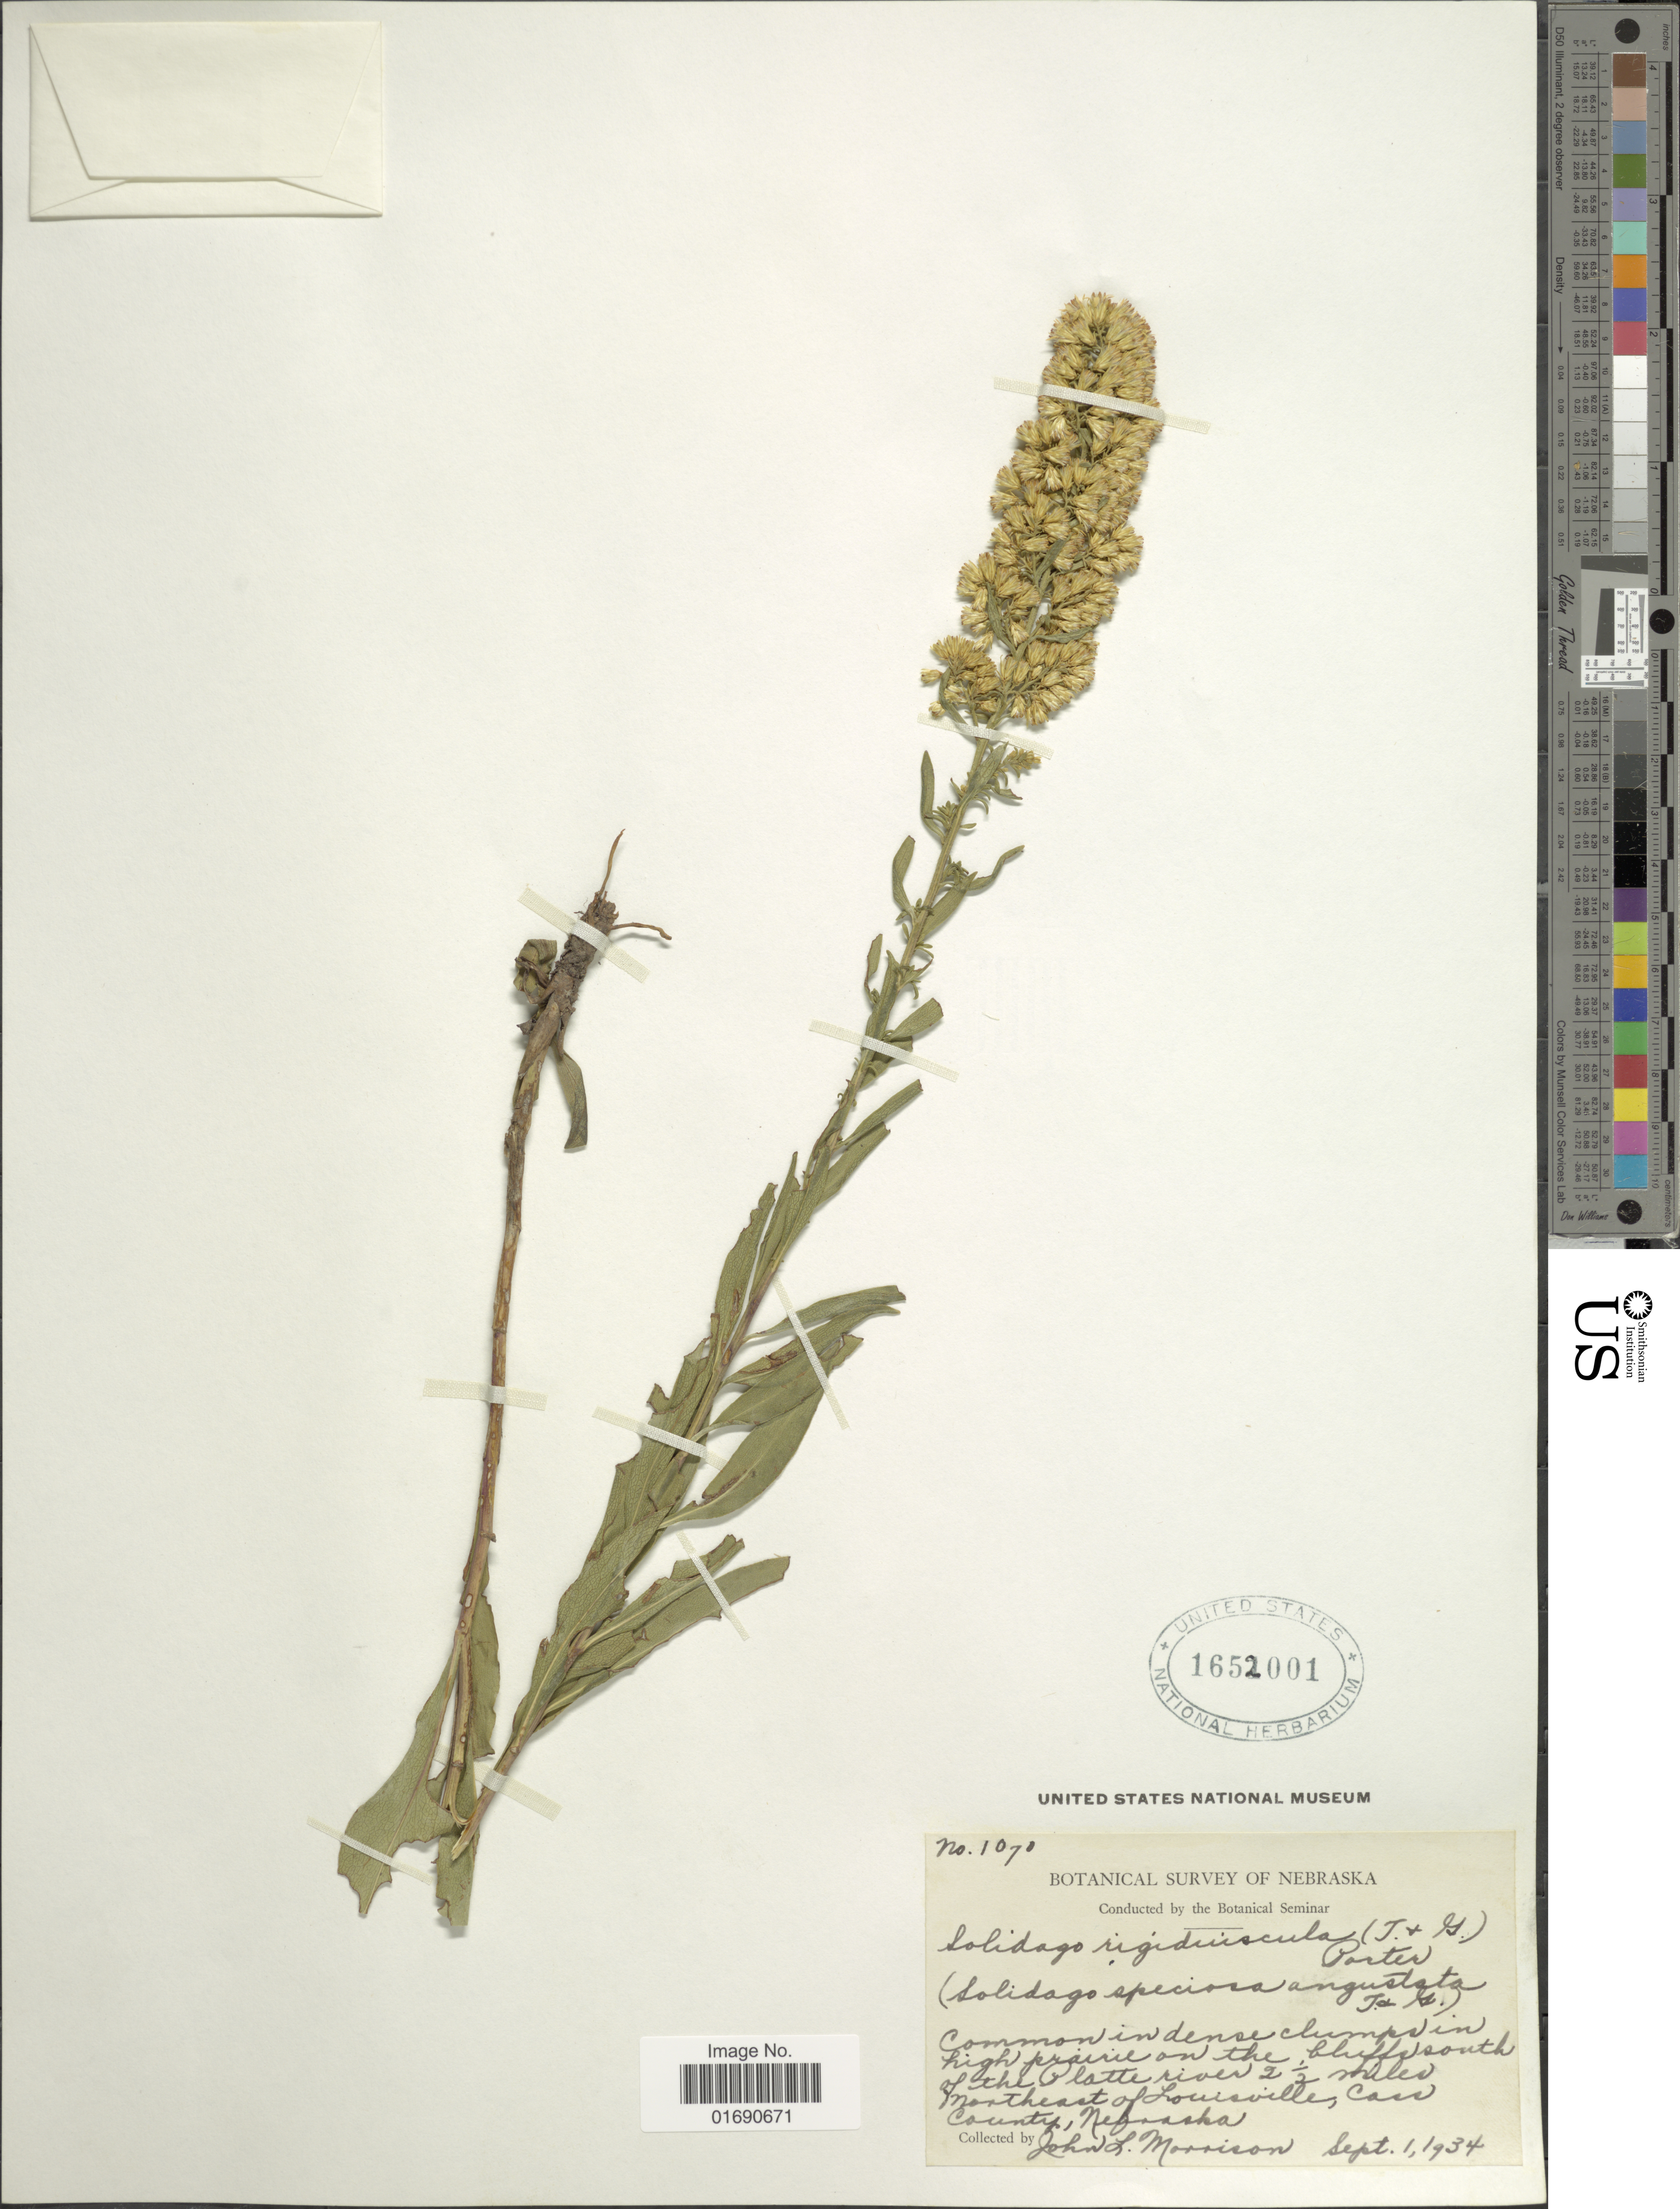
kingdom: Plantae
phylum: Tracheophyta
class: Magnoliopsida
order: Asterales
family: Asteraceae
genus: Solidago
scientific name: Solidago speciosa var. angustata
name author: Torr. & A. Gray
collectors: J. L. Morrison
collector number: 1078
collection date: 1934-09-01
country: United States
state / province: Nebraska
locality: Common in dense clumps in high prairie on the bluffs south of the Platte river 2½ miles Northeast of Louisville, Cass County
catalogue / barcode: US 1652001